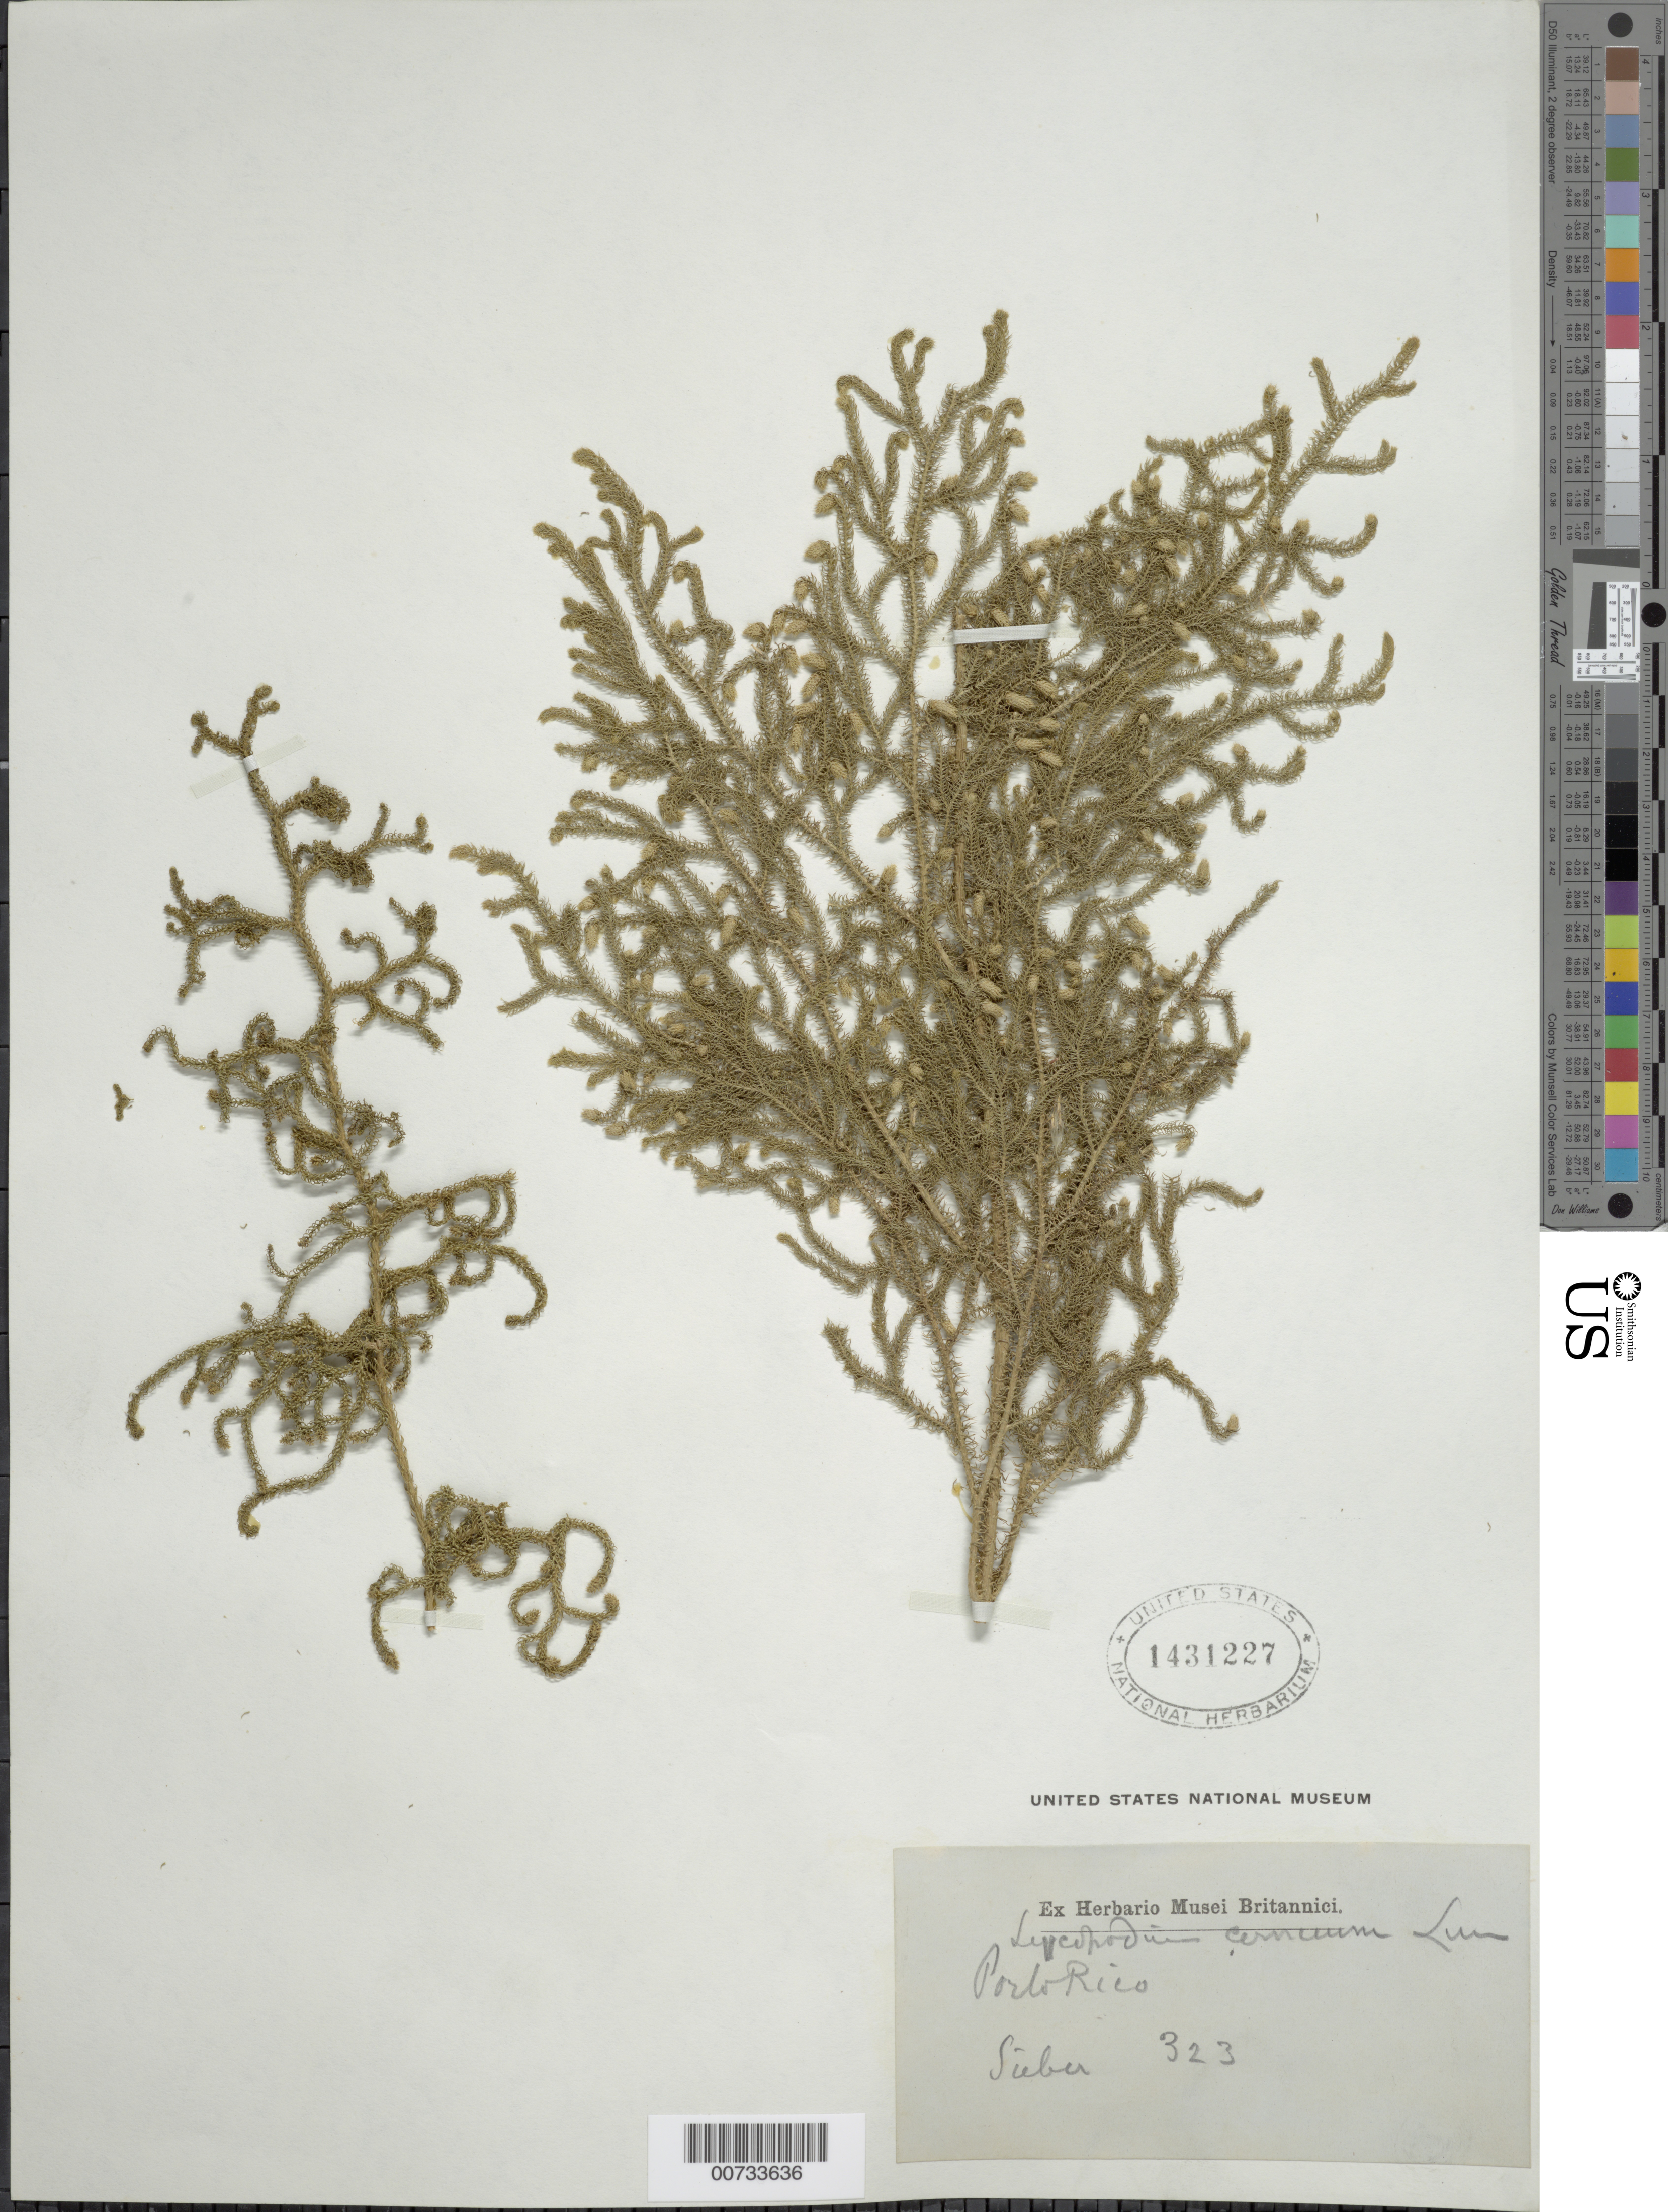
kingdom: Plantae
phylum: Tracheophyta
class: Lycopodiopsida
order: Lycopodiales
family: Lycopodiaceae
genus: Palhinhaea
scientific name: Palhinhaea cernua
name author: (L.) Vasc. & Franco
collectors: F. W. Sieber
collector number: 323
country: Puerto Rico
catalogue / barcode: US 1431227